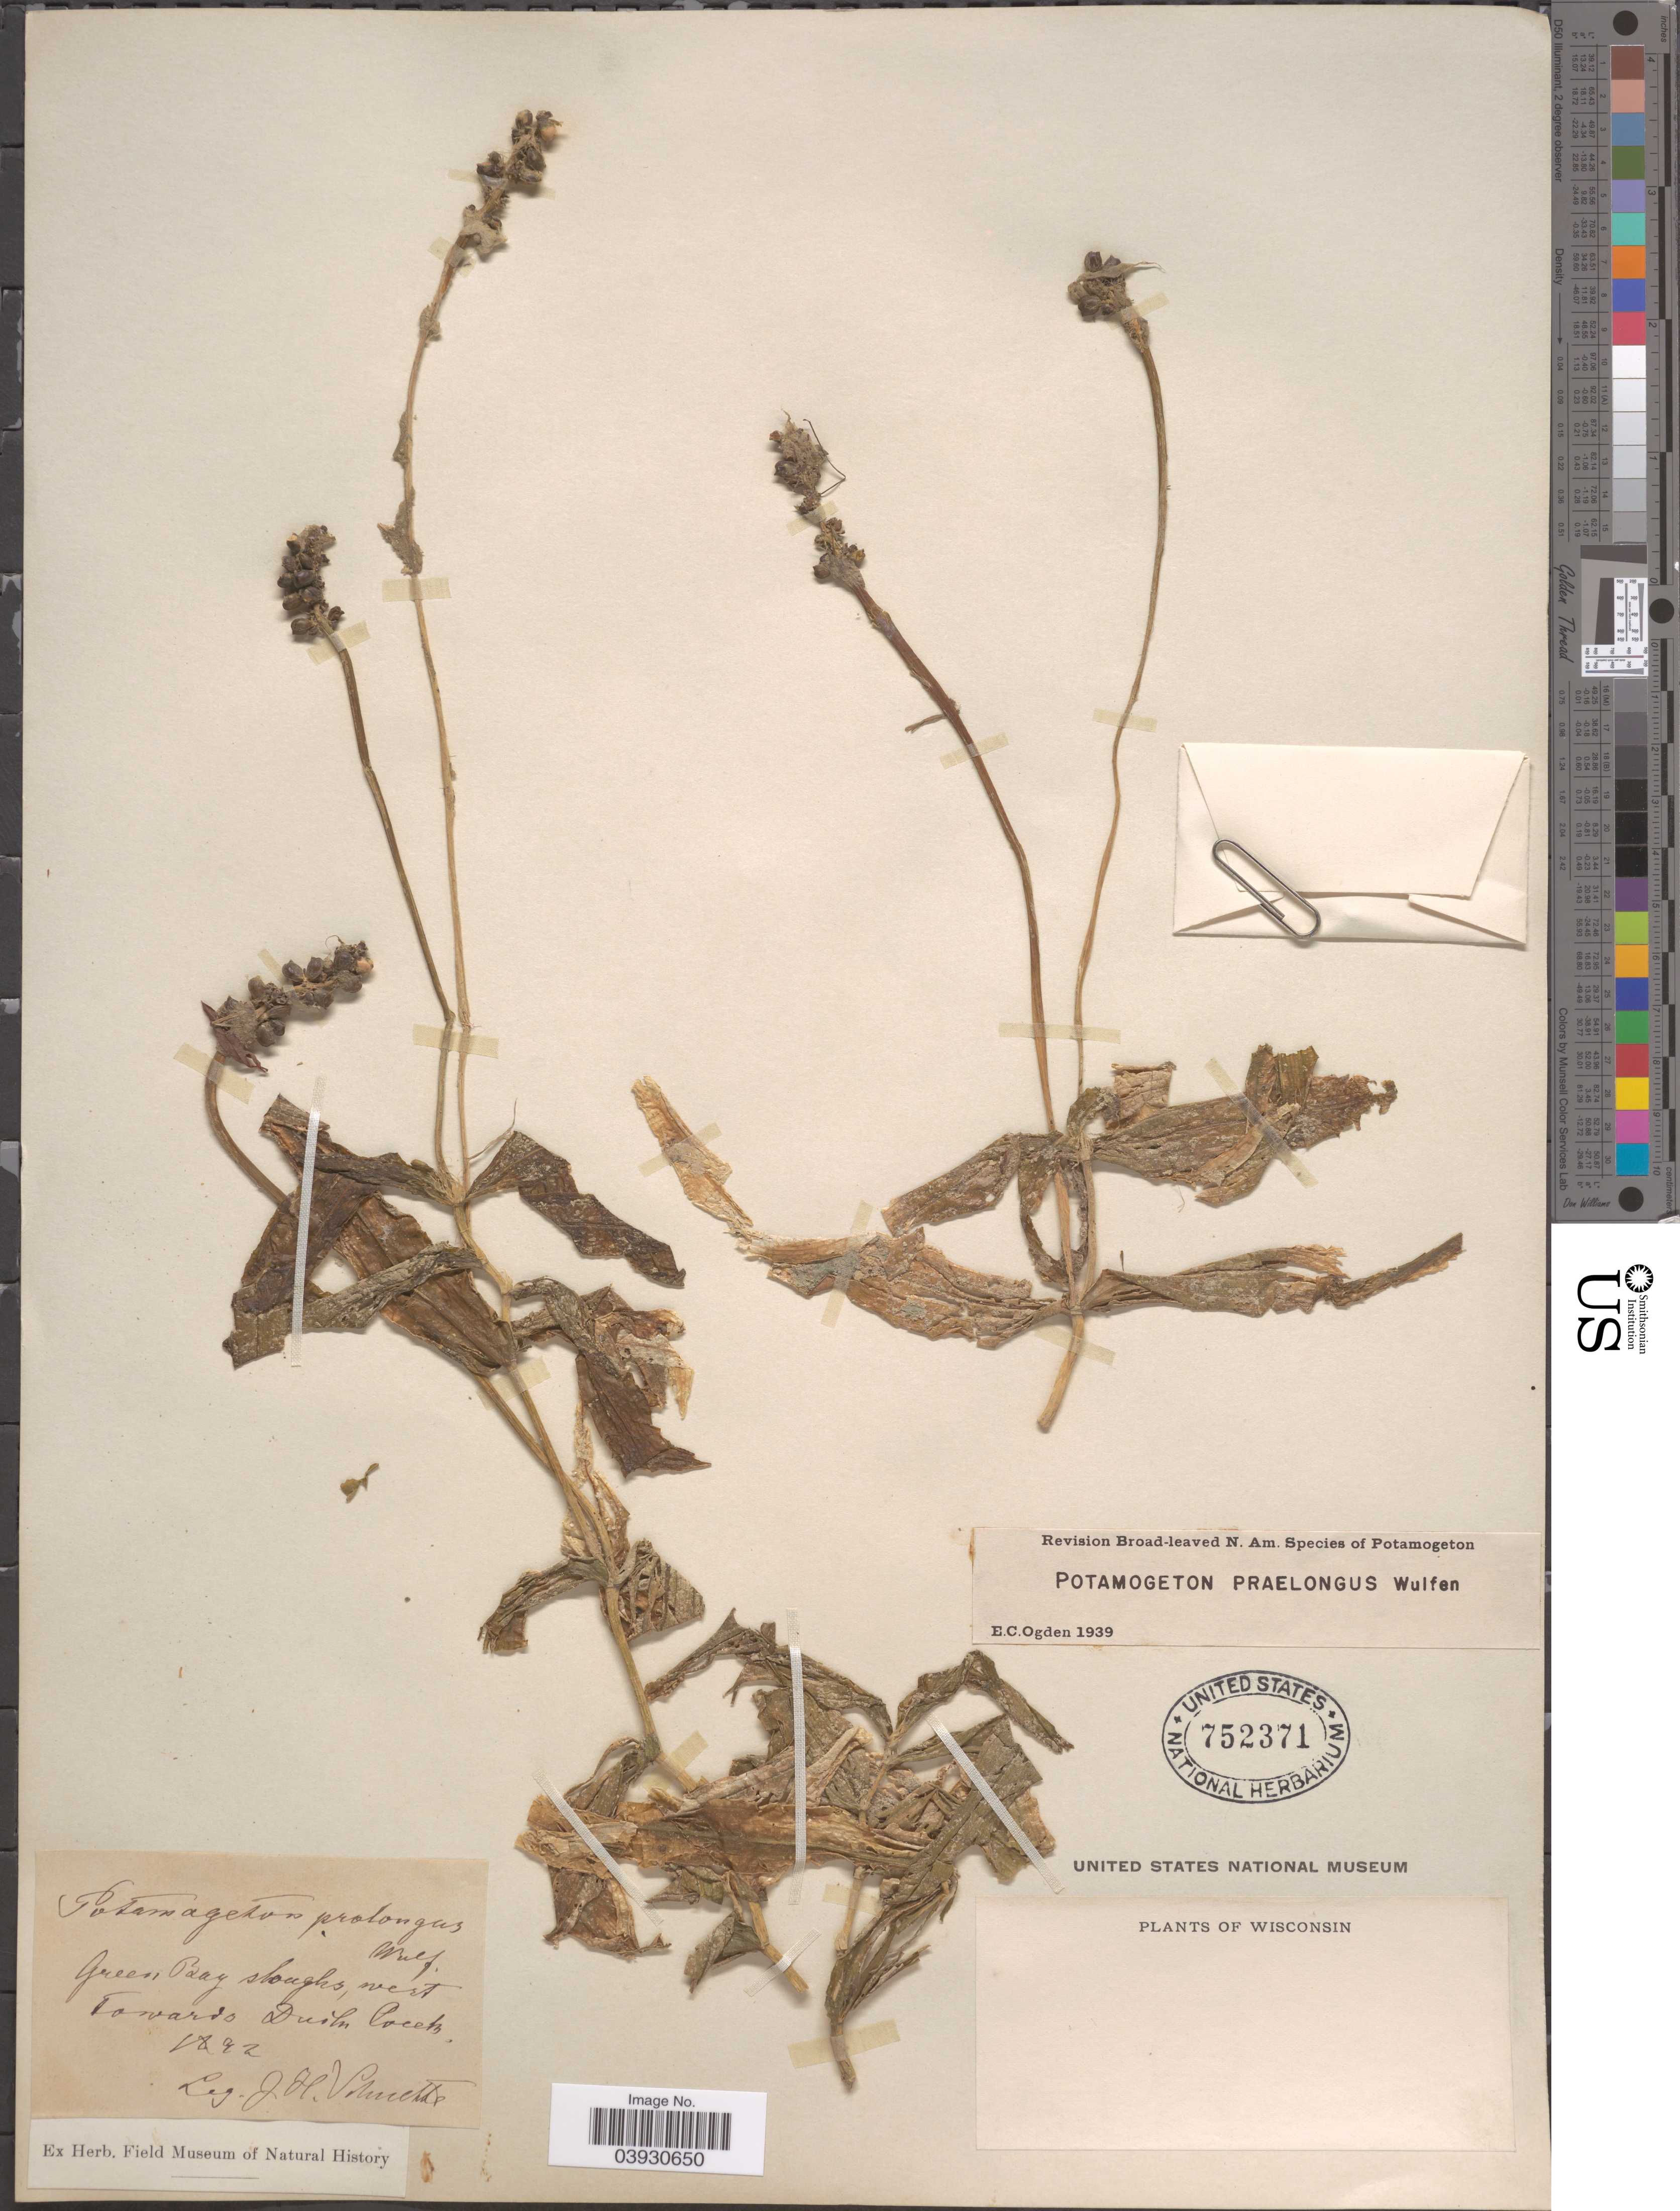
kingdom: Plantae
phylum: Tracheophyta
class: Liliopsida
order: Alismatales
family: Potamogetonaceae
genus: Potamogeton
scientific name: Potamogeton praelongus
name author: Wulfen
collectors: J. H. Schuette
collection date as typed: Transcribed d/m/y: /9/92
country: United States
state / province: Wisconsin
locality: Green Bay sloughs, west Towards Duck Creek.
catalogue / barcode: US 752371